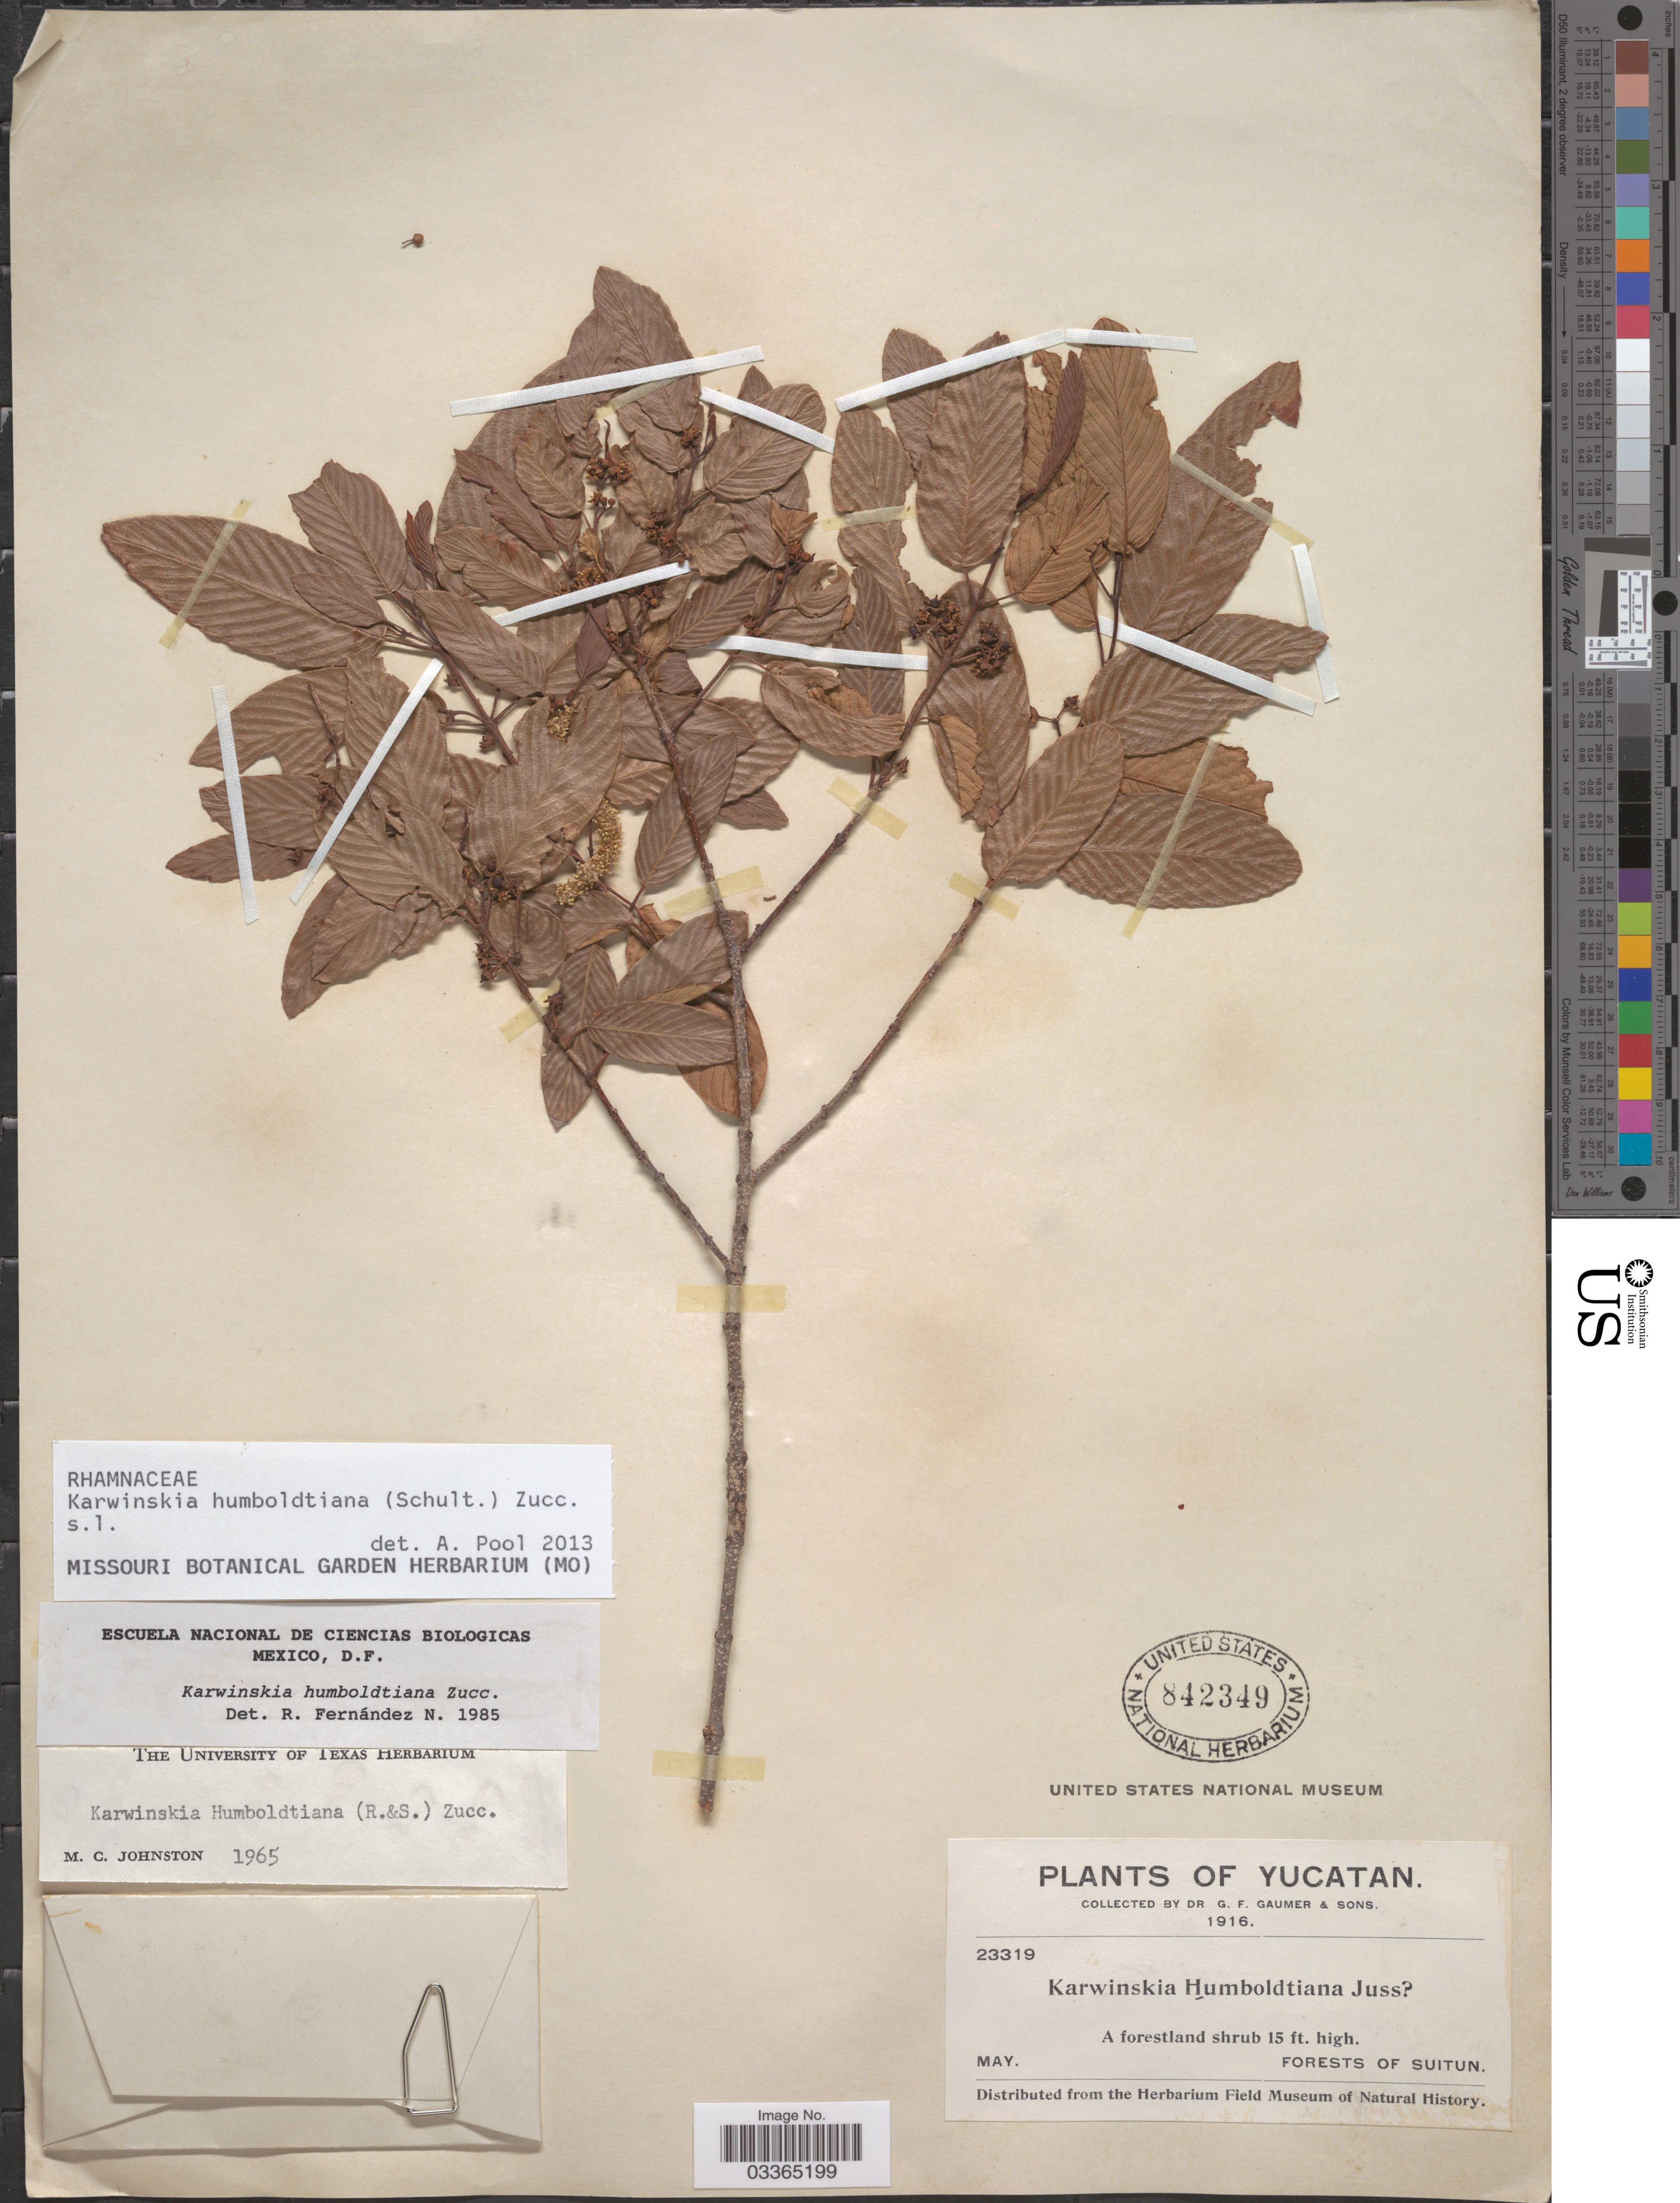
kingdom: Plantae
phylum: Tracheophyta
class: Magnoliopsida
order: Rosales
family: Rhamnaceae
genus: Karwinskia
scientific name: Karwinskia humboldtiana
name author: (Schult.) Zucc.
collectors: G. F. Gaumer & Sons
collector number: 23319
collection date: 1916-05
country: Mexico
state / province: Yucatán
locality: Forests of Suitun.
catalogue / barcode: US 842349